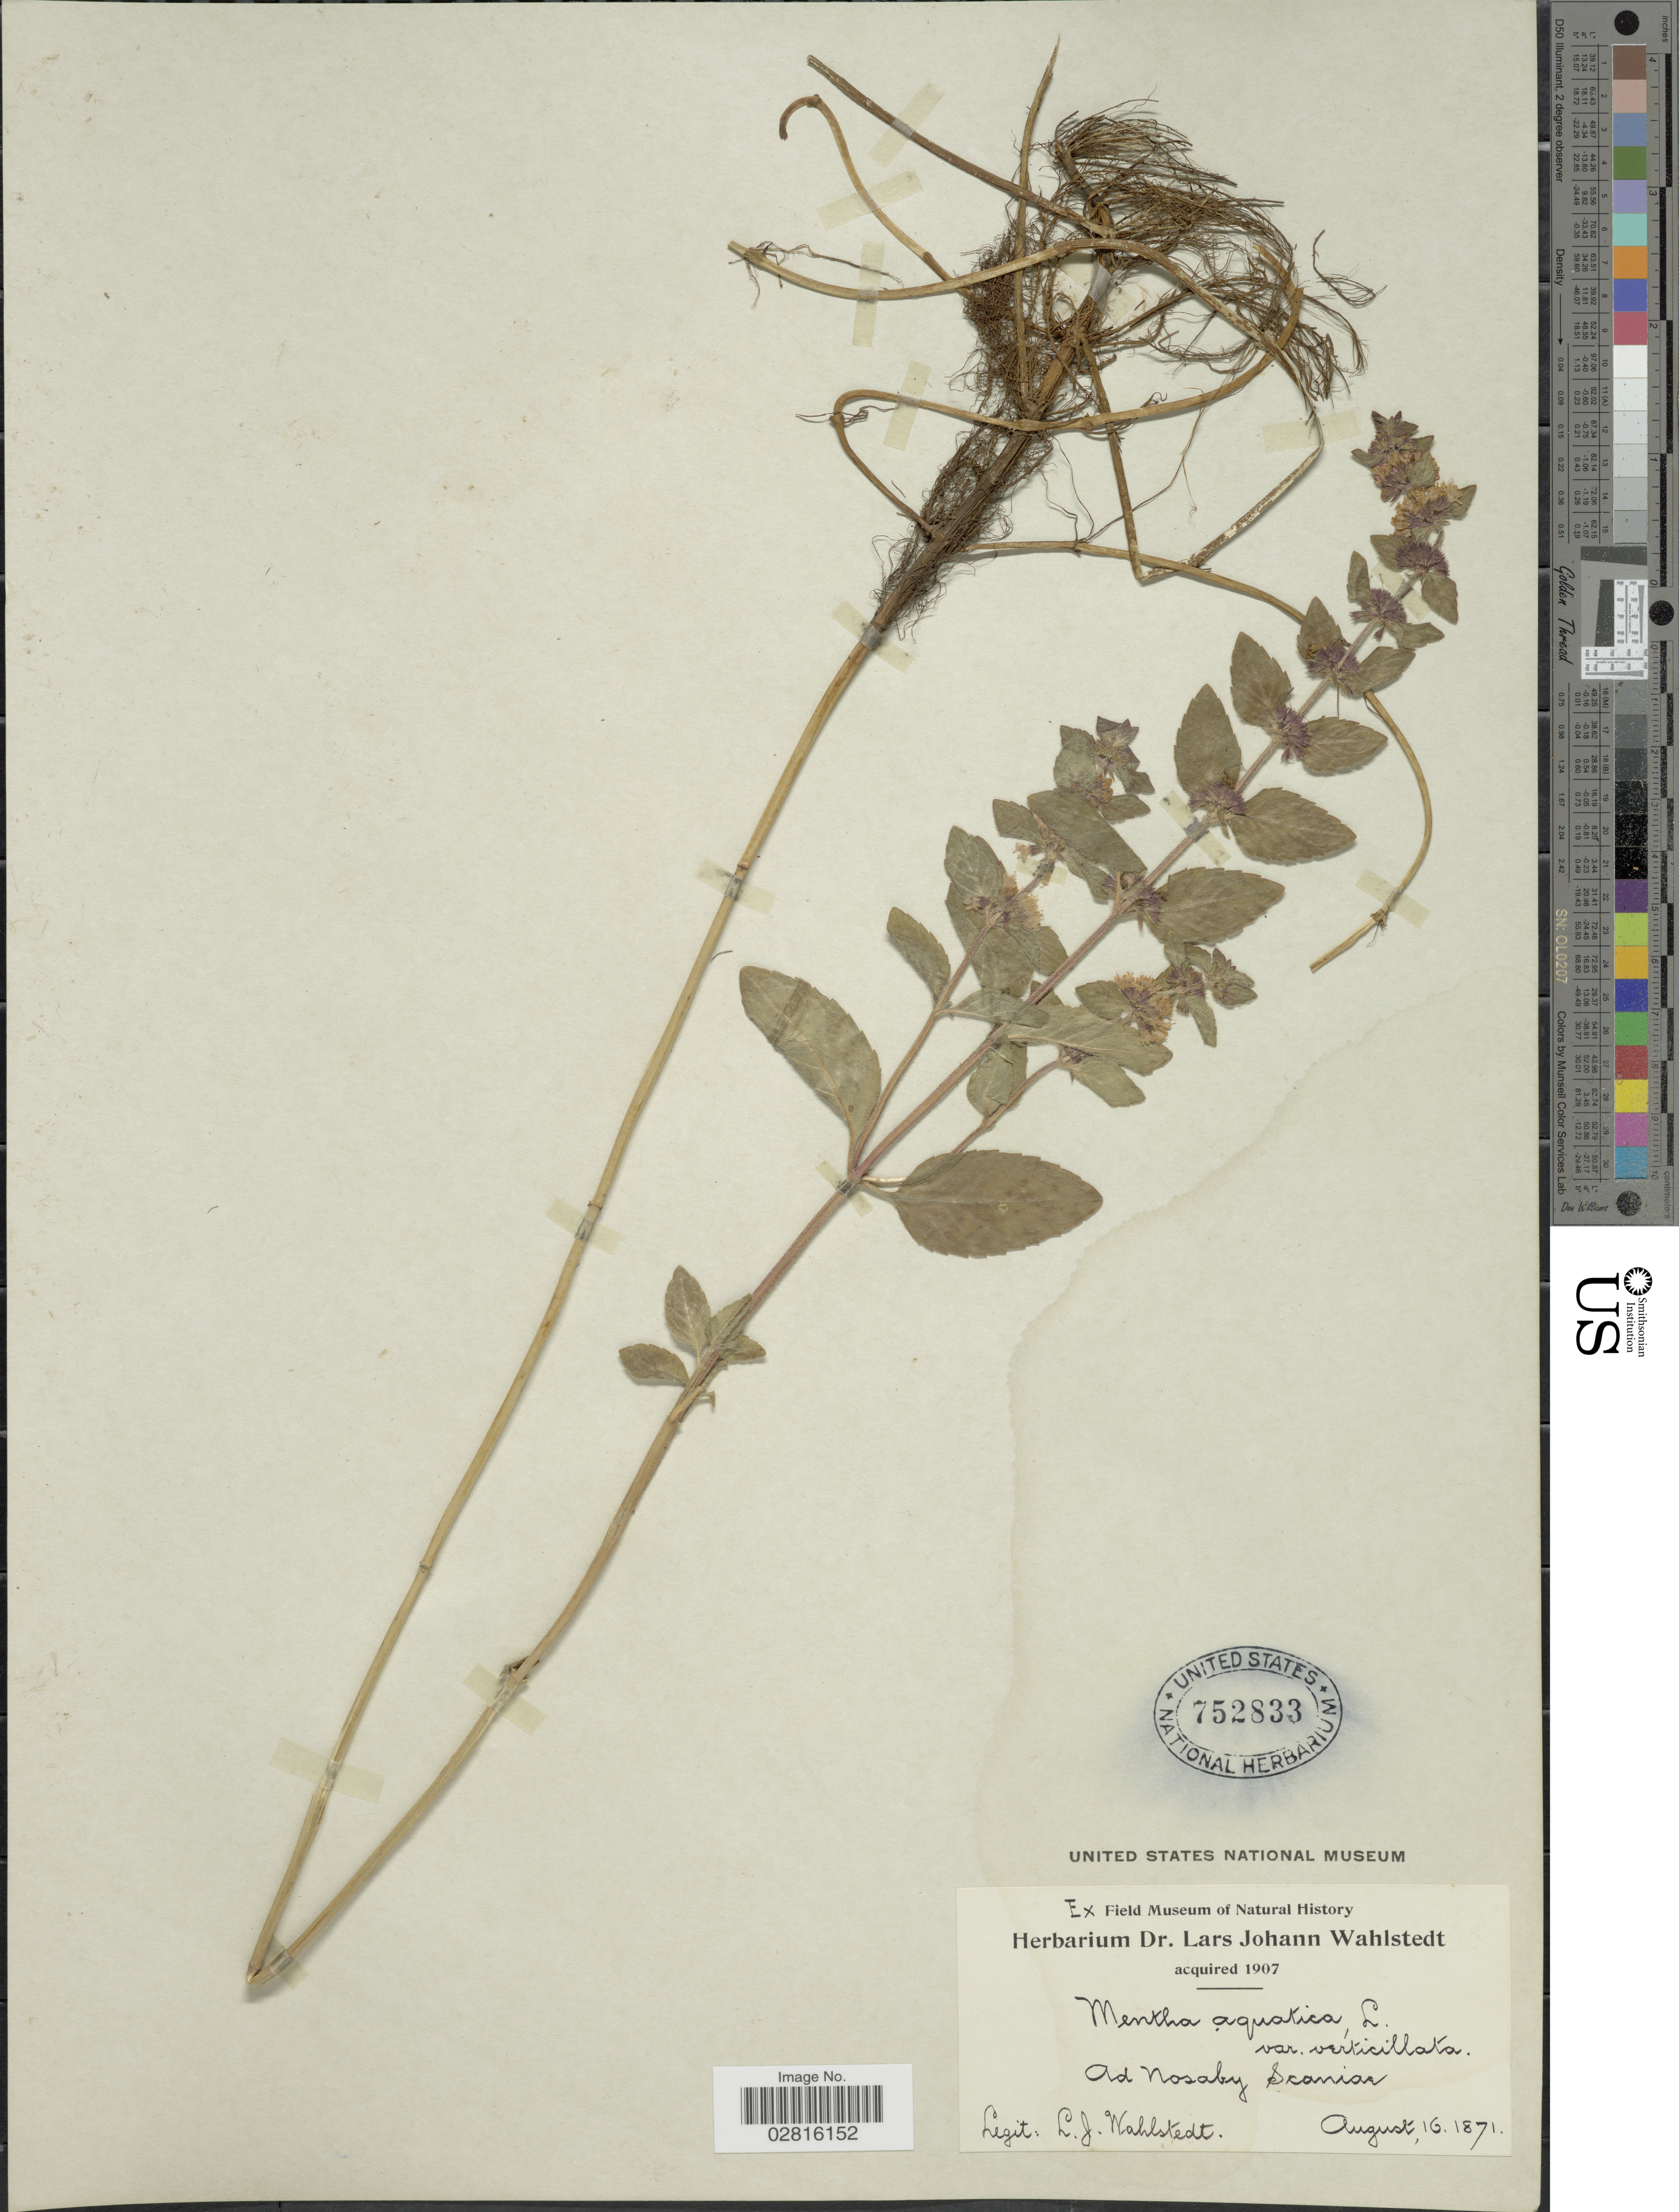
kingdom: Plantae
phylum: Tracheophyta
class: Magnoliopsida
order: Lamiales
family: Lamiaceae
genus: Mentha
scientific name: Mentha aquatica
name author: L.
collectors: L. J. Wahlstedt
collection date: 1871-08-16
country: Sweden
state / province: Skåne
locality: Ad Nosaby Scanias.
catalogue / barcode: US 752833